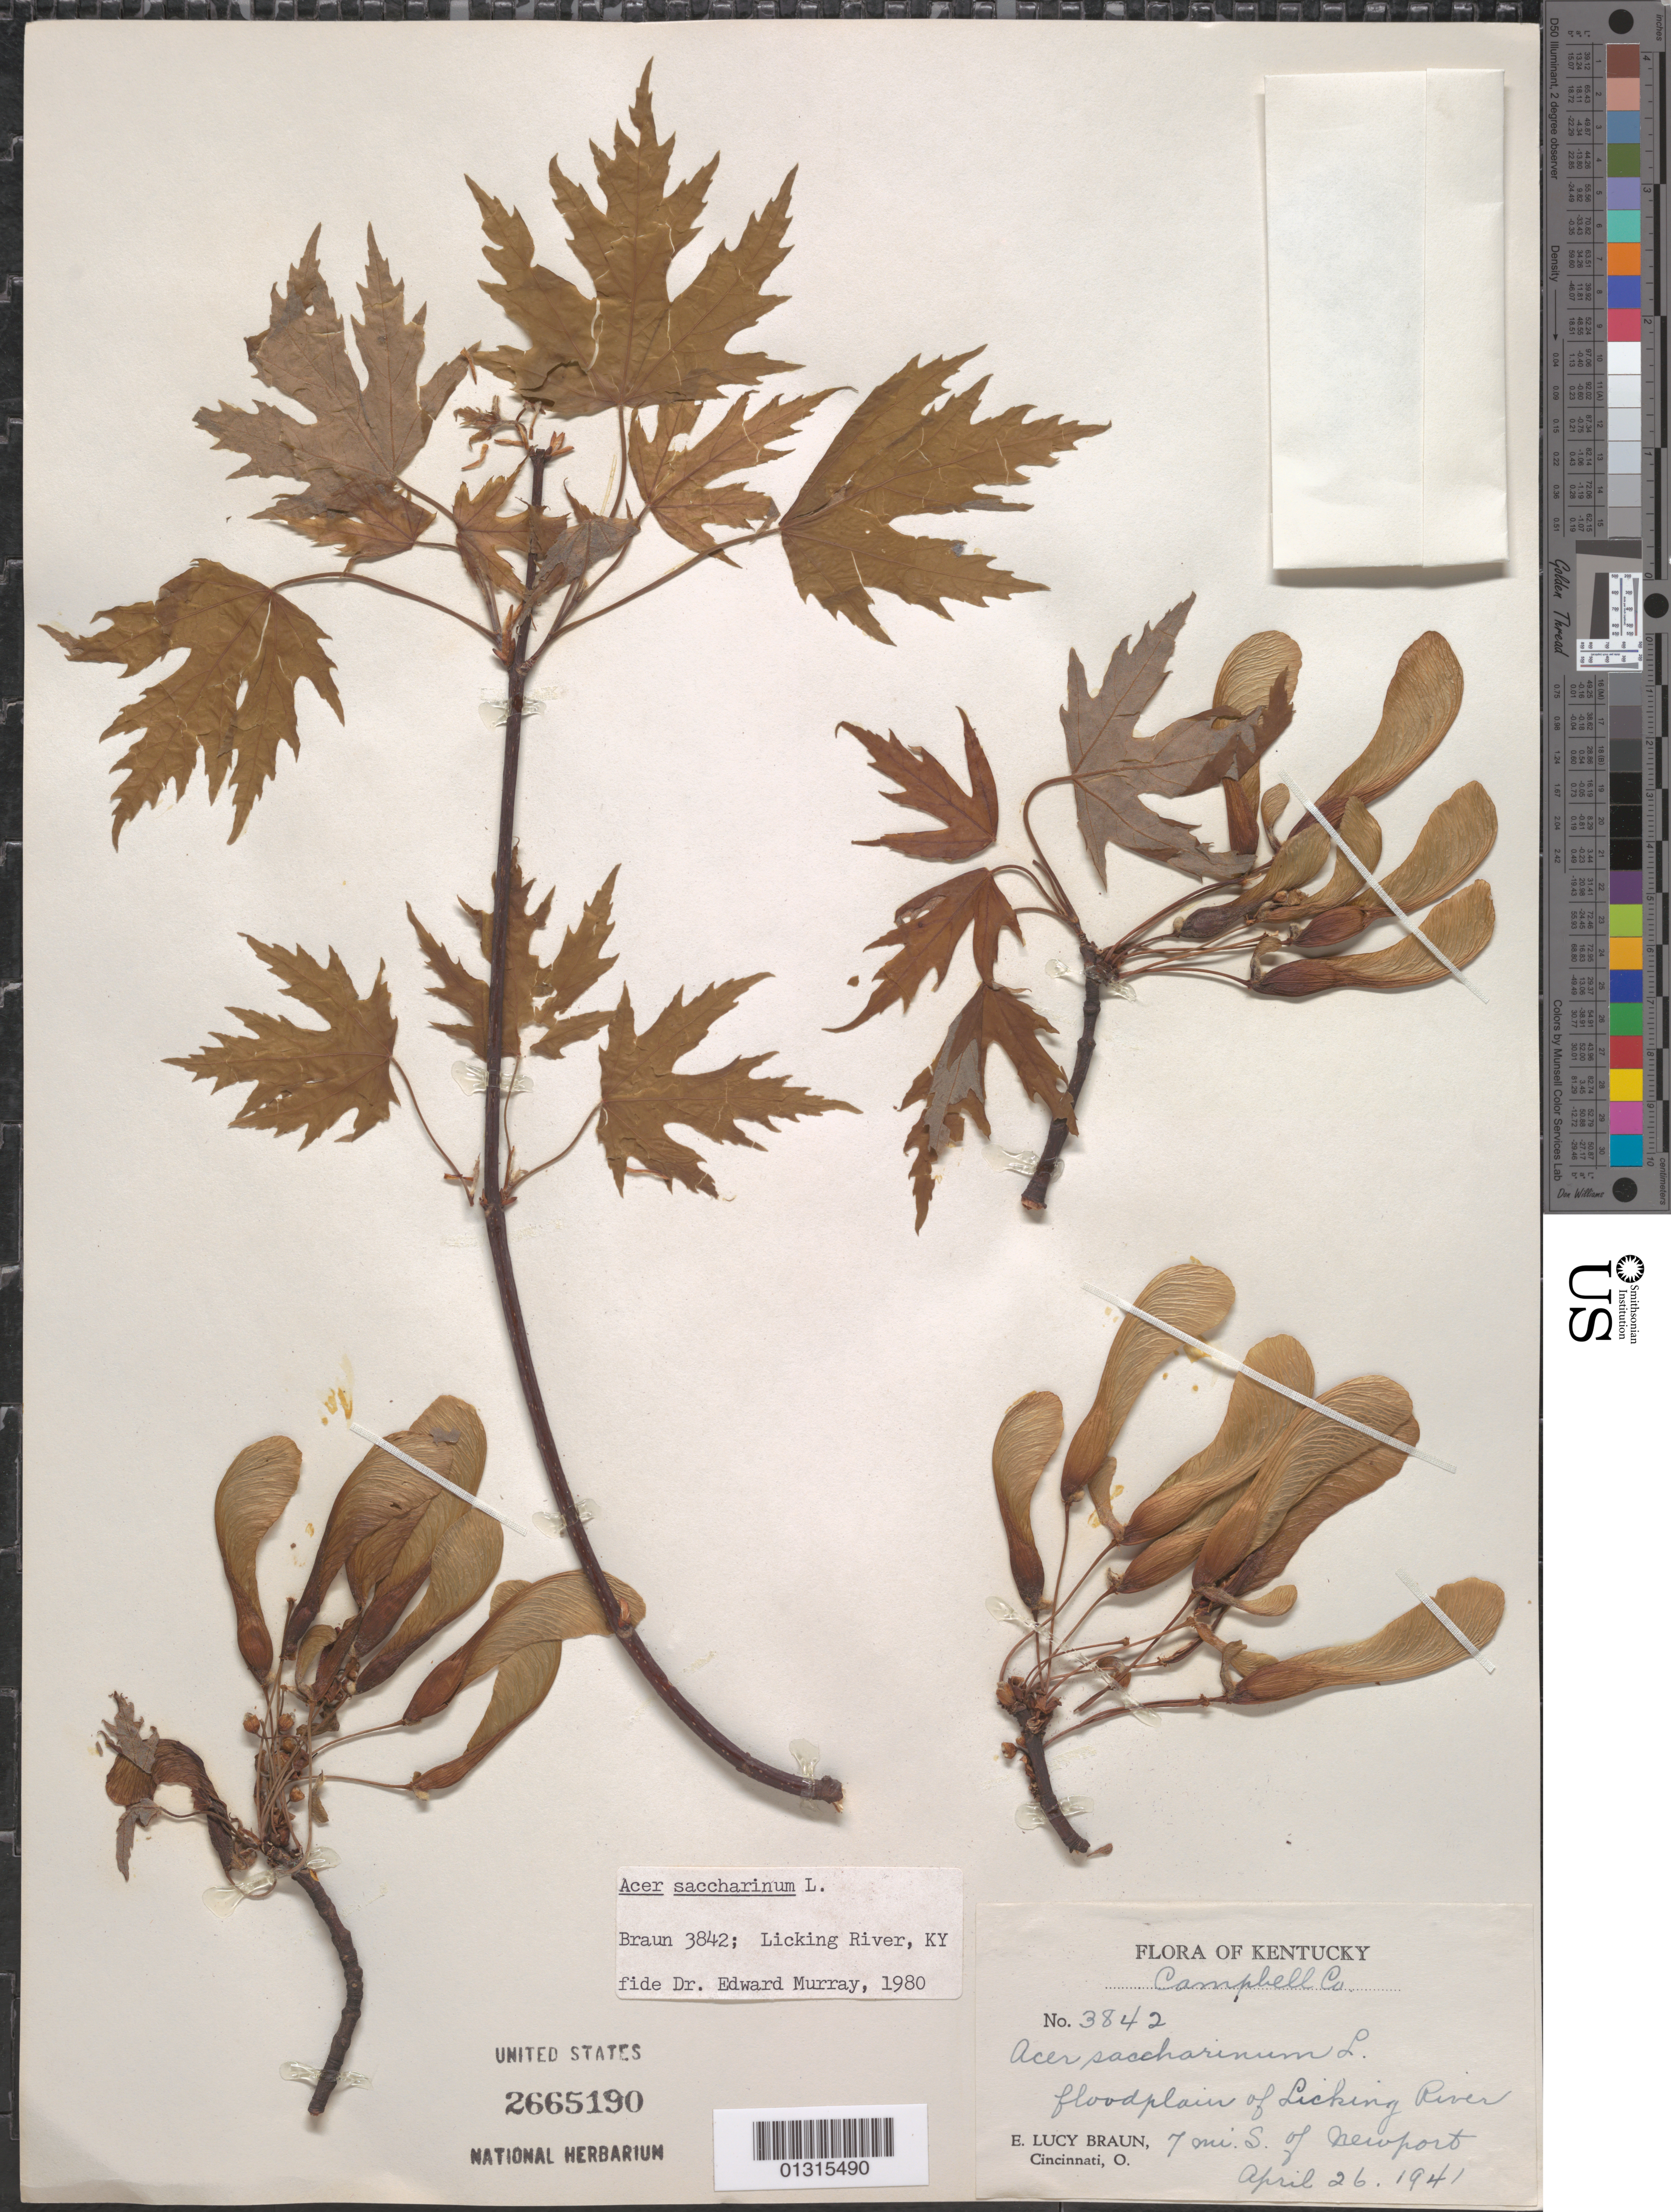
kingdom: Plantae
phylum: Tracheophyta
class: Magnoliopsida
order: Sapindales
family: Sapindaceae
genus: Acer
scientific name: Acer saccharinum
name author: L.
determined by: Murray, Edward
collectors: E. L. Braun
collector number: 3842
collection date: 1941-04-26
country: United States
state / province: Kentucky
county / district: Campbell County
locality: Campbell County, floodplain of Licking River, 7 miles S of Newport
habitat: Floodplain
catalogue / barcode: US 2665190